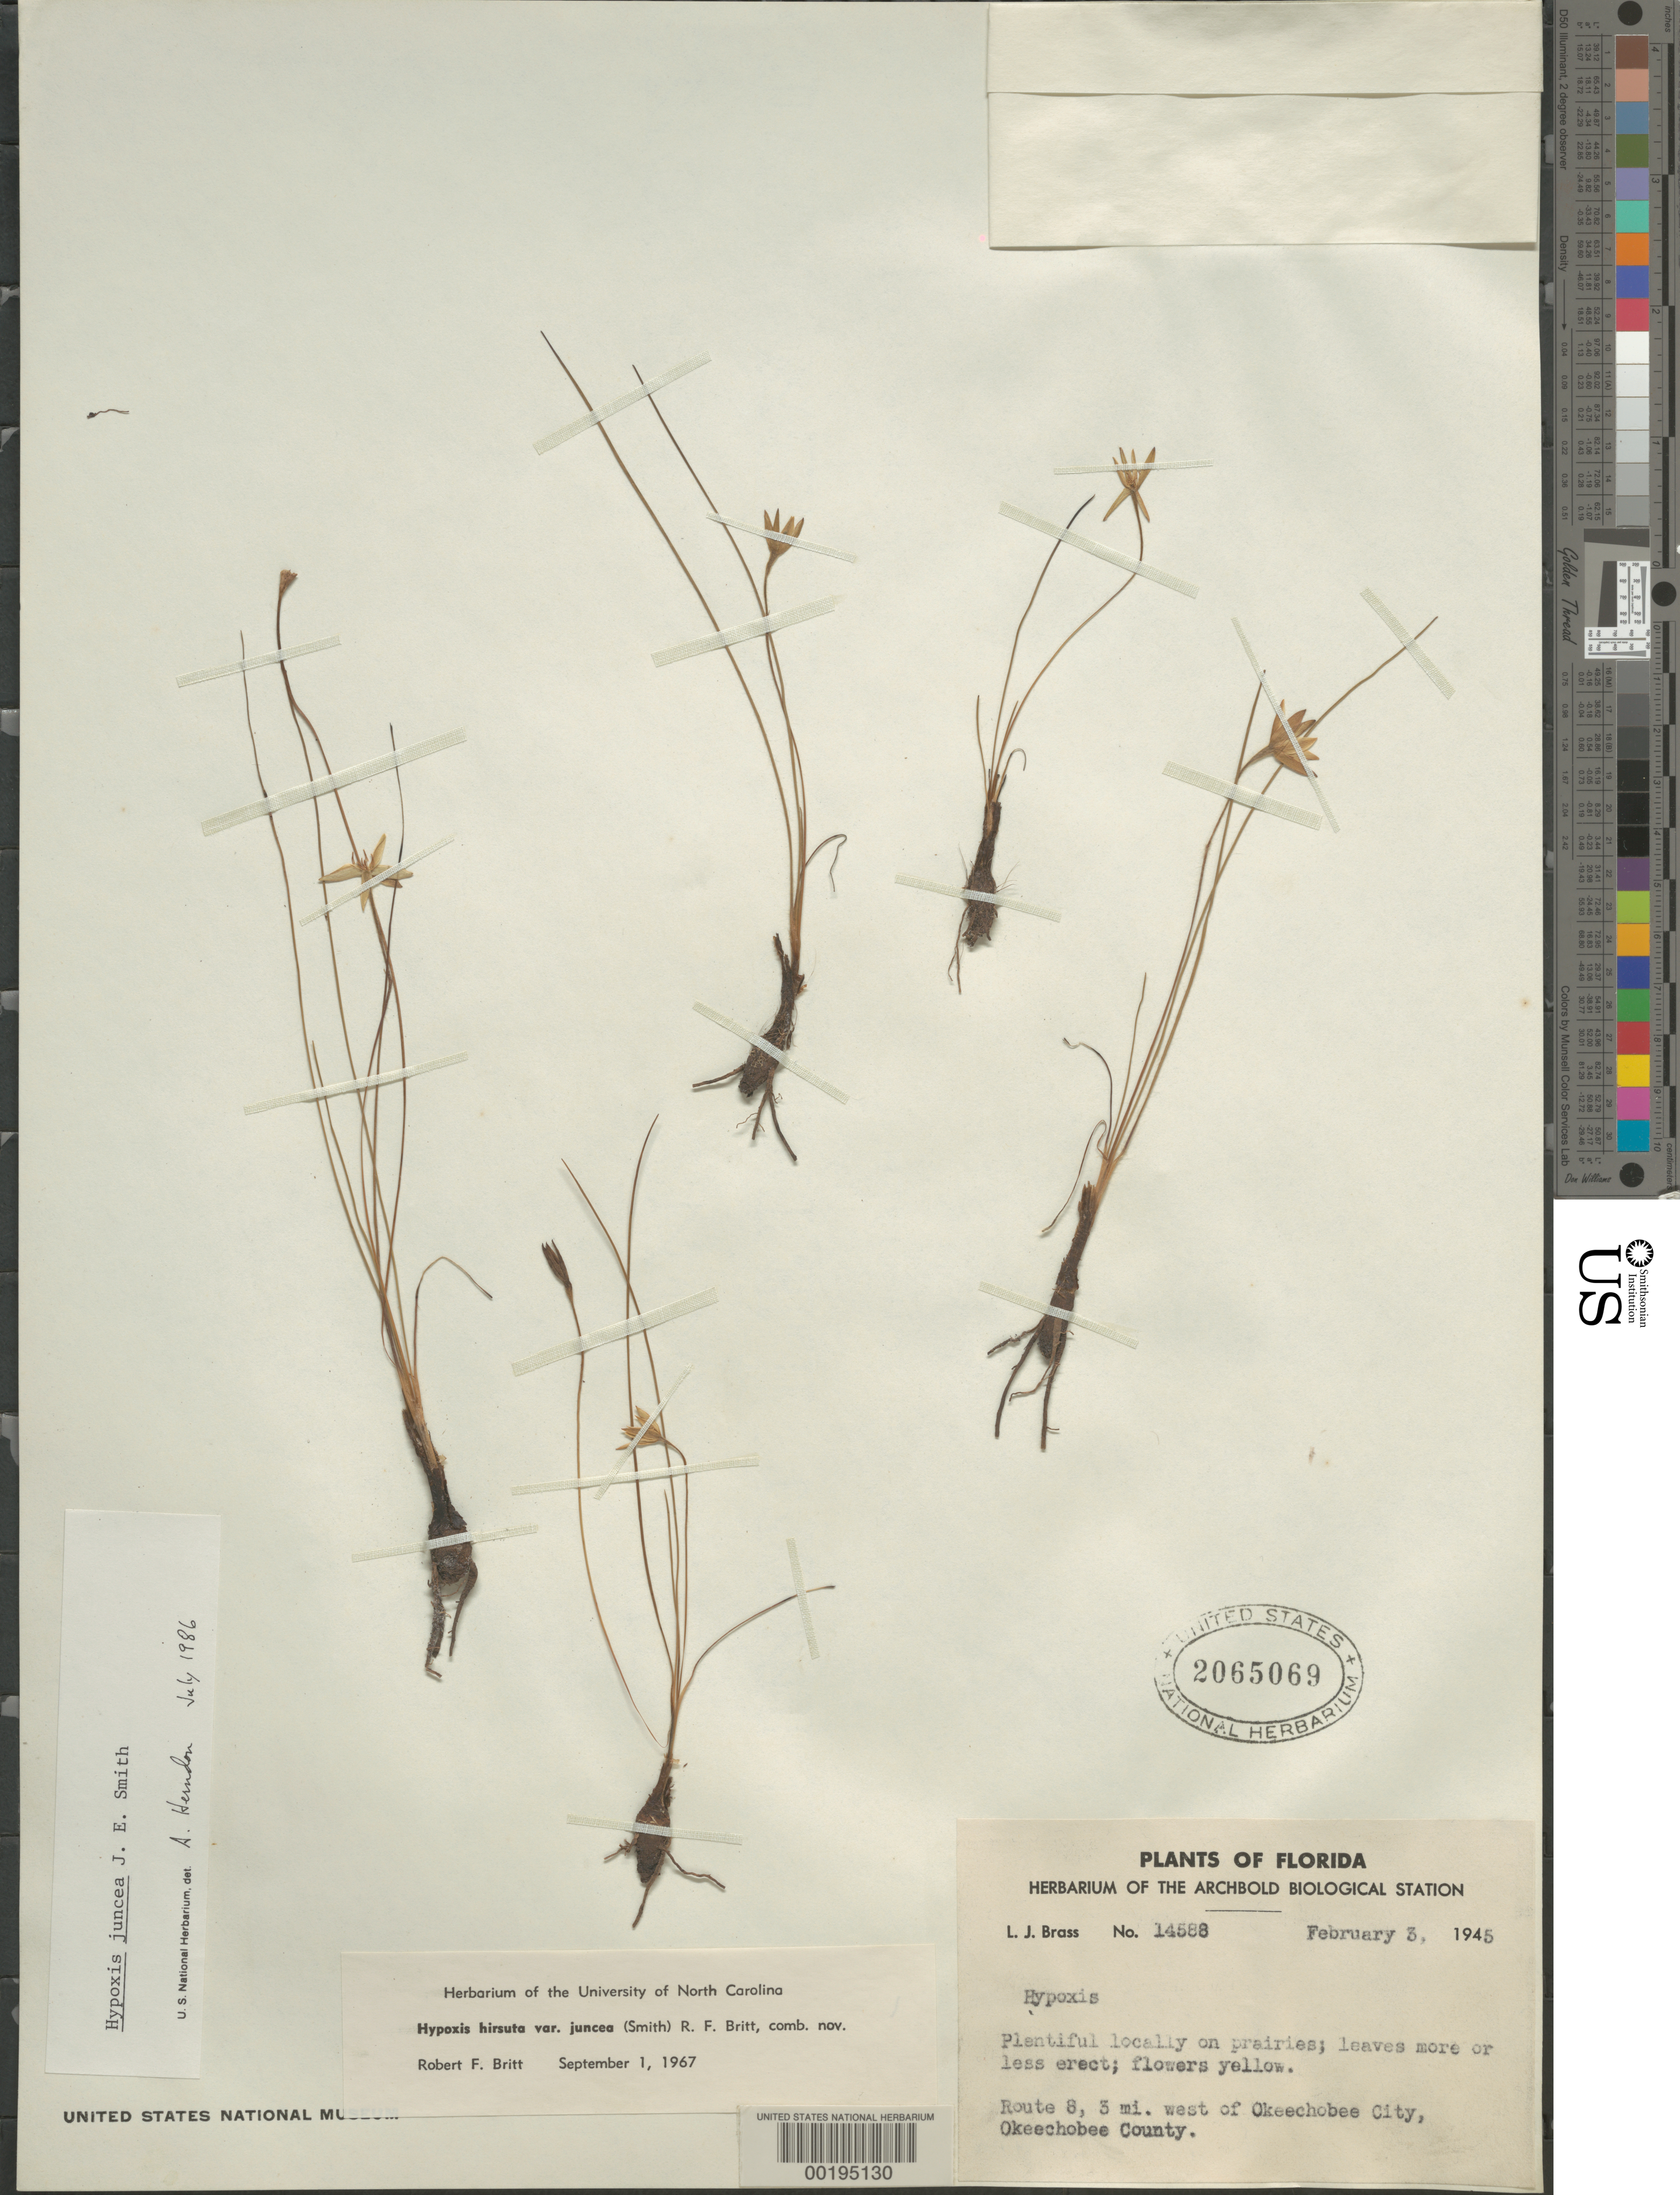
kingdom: Plantae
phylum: Tracheophyta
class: Liliopsida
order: Asparagales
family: Hypoxidaceae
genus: Hypoxis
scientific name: Hypoxis juncea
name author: Small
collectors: L. J. Brass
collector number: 14588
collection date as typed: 03 Feb 1945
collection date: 1945-02-03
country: United States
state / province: Florida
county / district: Okeechobee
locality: Route 8, 3 mi w of okeechobee city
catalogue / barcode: US 2065069